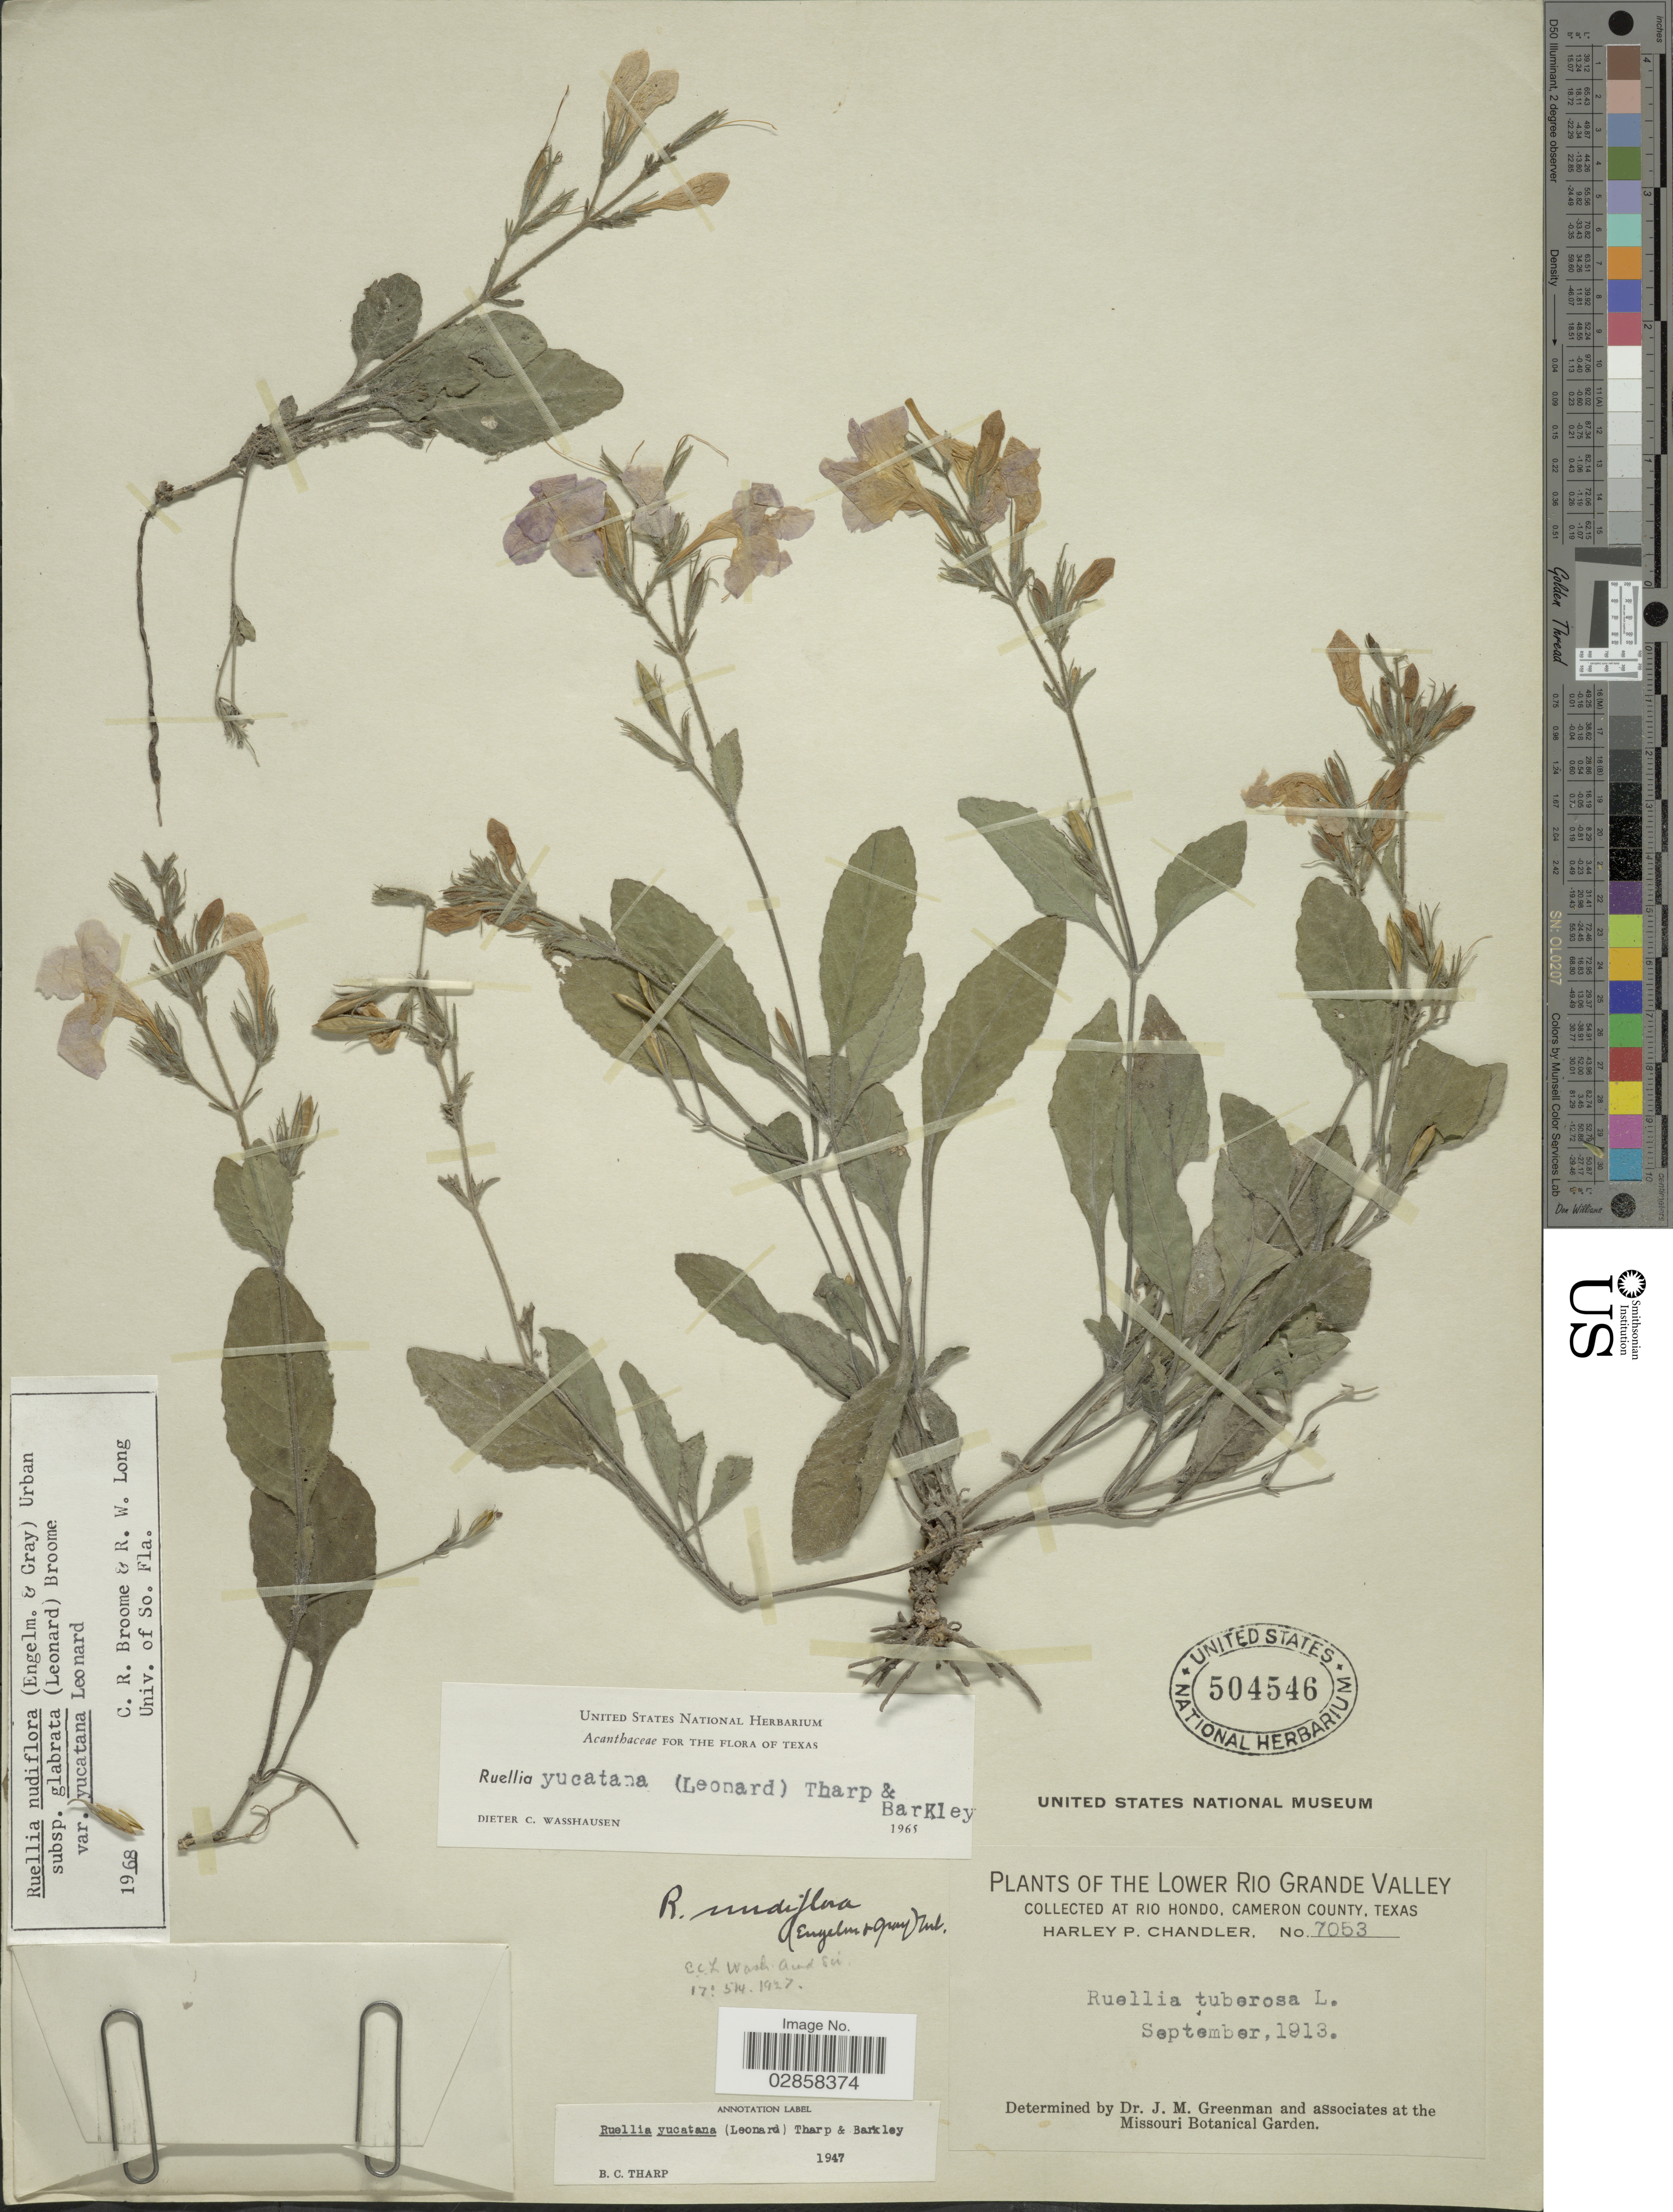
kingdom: Plantae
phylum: Tracheophyta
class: Magnoliopsida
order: Lamiales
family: Acanthaceae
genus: Ruellia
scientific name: Ruellia yucatana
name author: (Leonard) Tharp & F.A. Barkley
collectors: H. Chandler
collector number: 7053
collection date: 1913-09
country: United States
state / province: Texas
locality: The Lower io Grande Valley. At Rio Hondo, Cameron County.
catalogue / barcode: US 504546